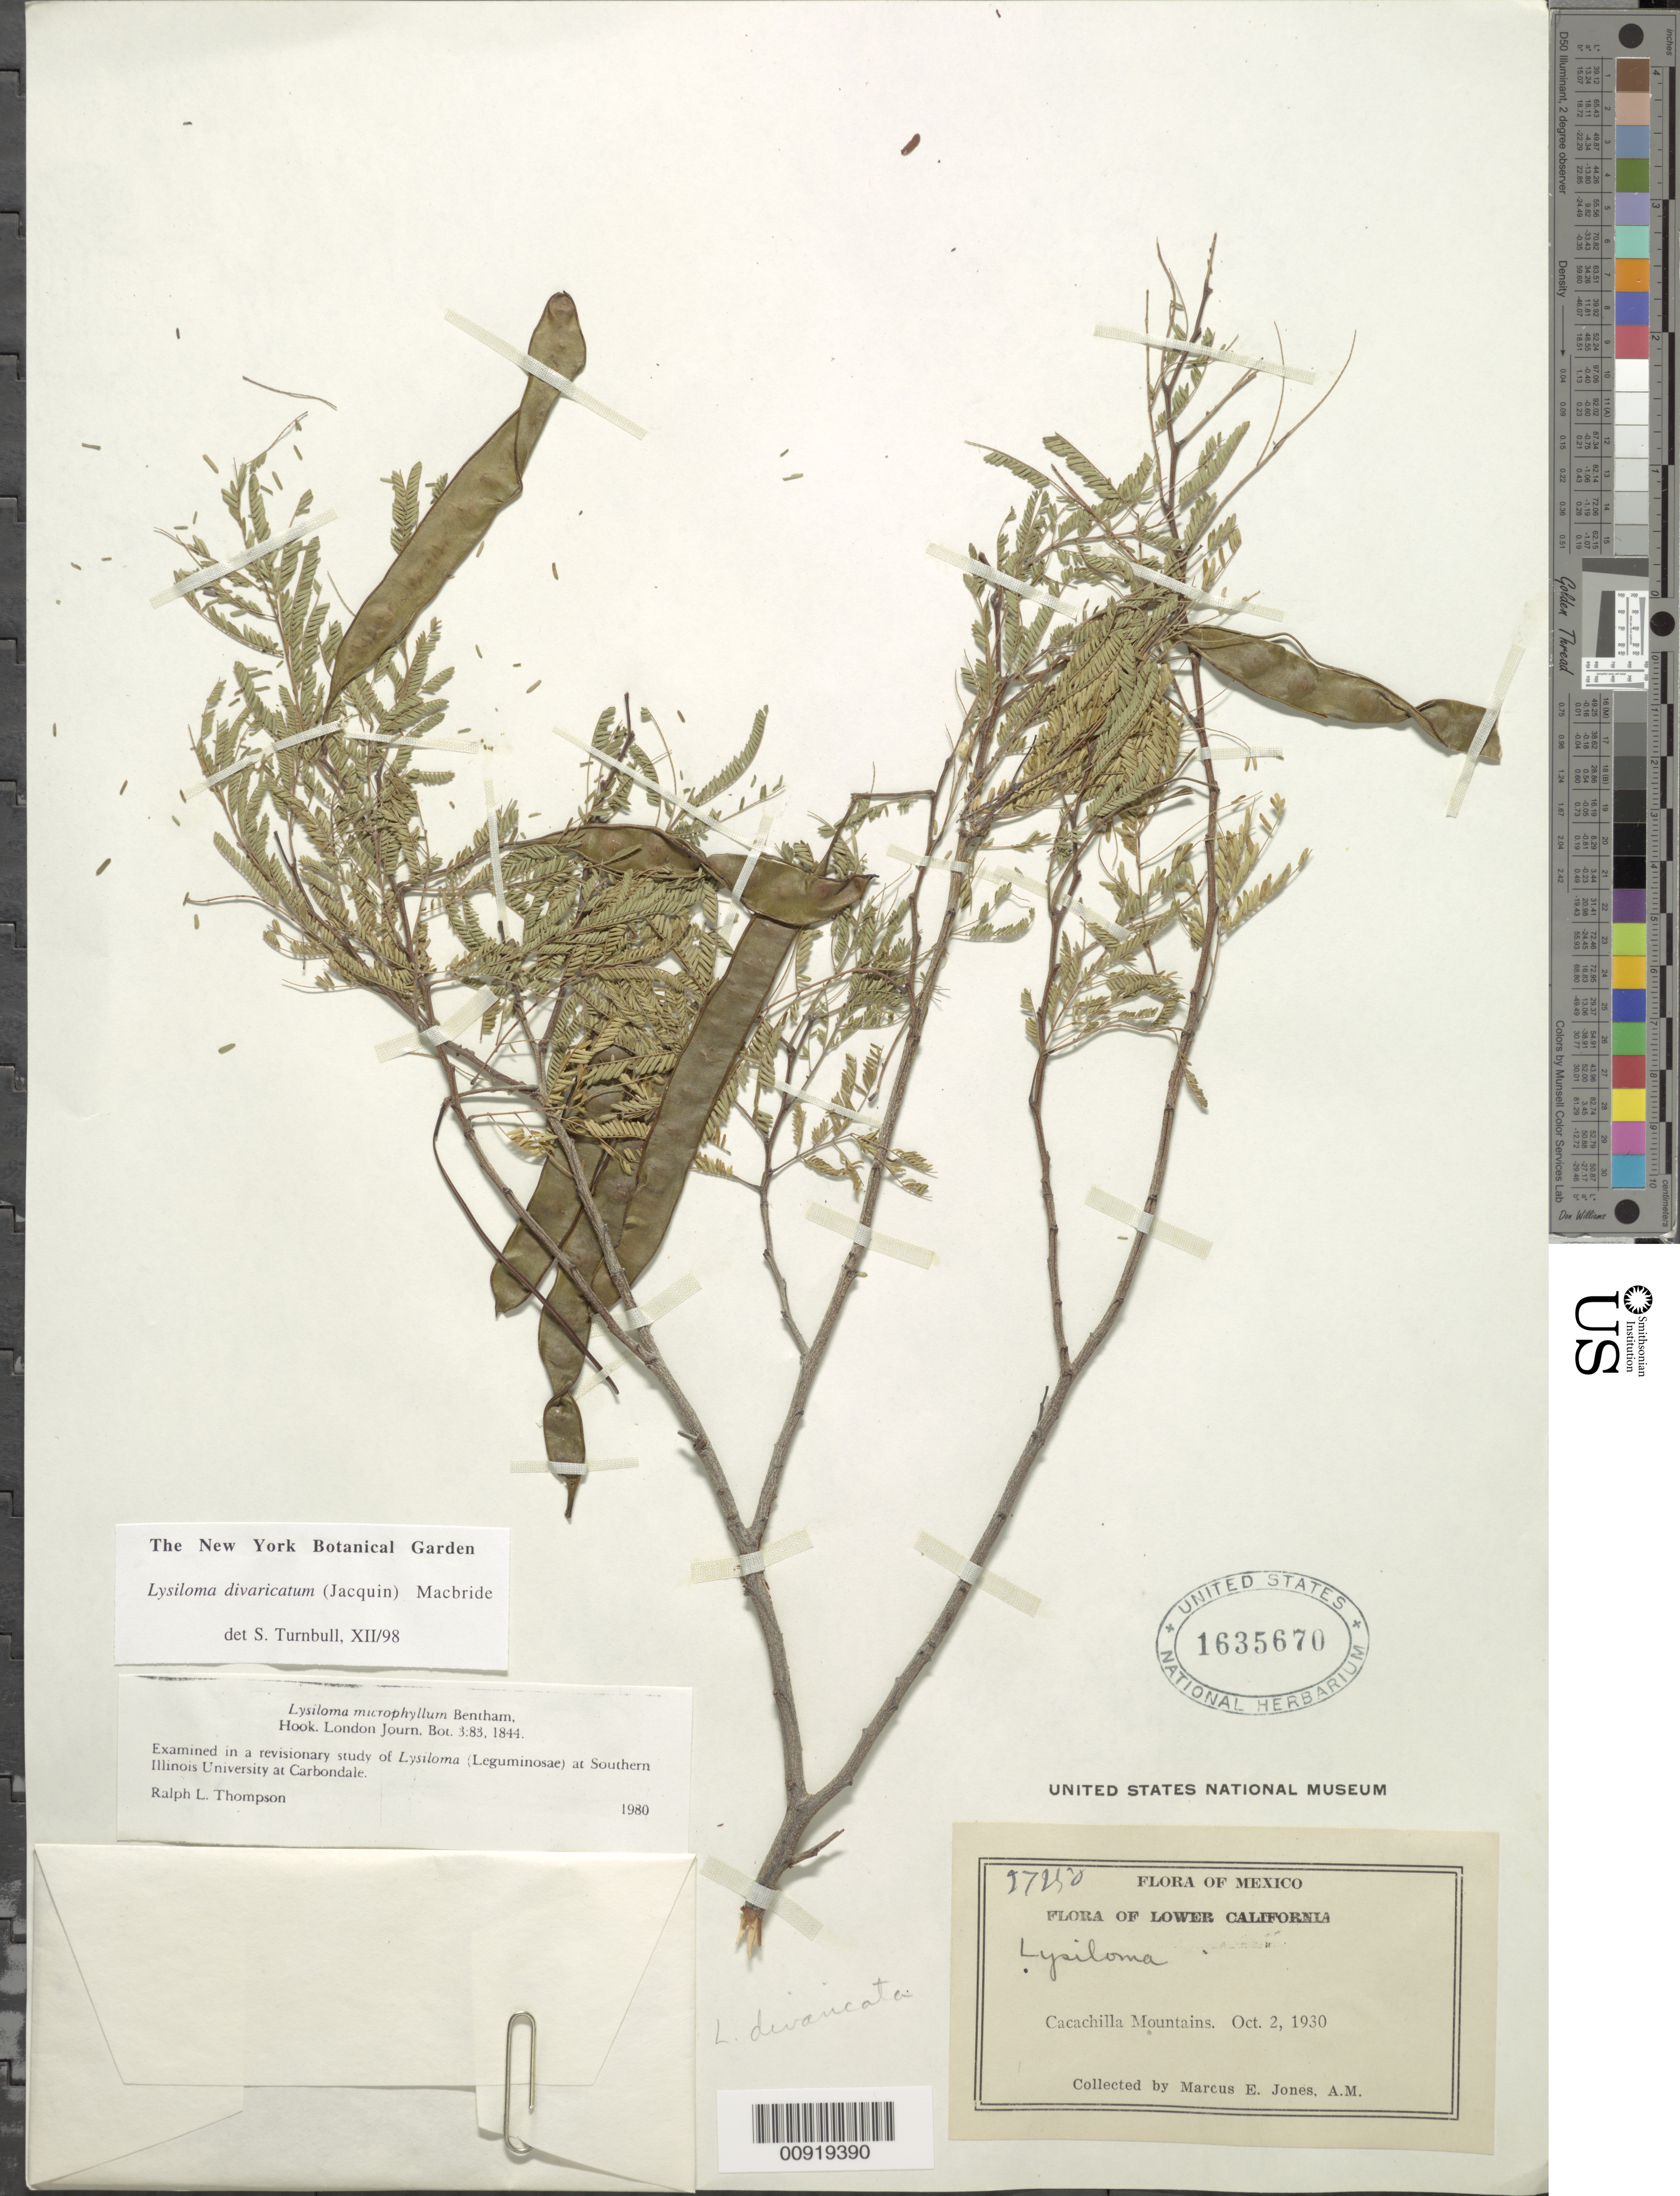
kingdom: Plantae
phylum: Tracheophyta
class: Magnoliopsida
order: Fabales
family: Fabaceae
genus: Lysiloma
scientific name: Lysiloma divaricatum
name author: (Jacq.) J.F. Macbr.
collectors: M. E. Jones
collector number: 27250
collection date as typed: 02 Oct 1930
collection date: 1930-10-02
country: Mexico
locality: Cacachilla Mountains, Lower California.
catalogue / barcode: US 1635670